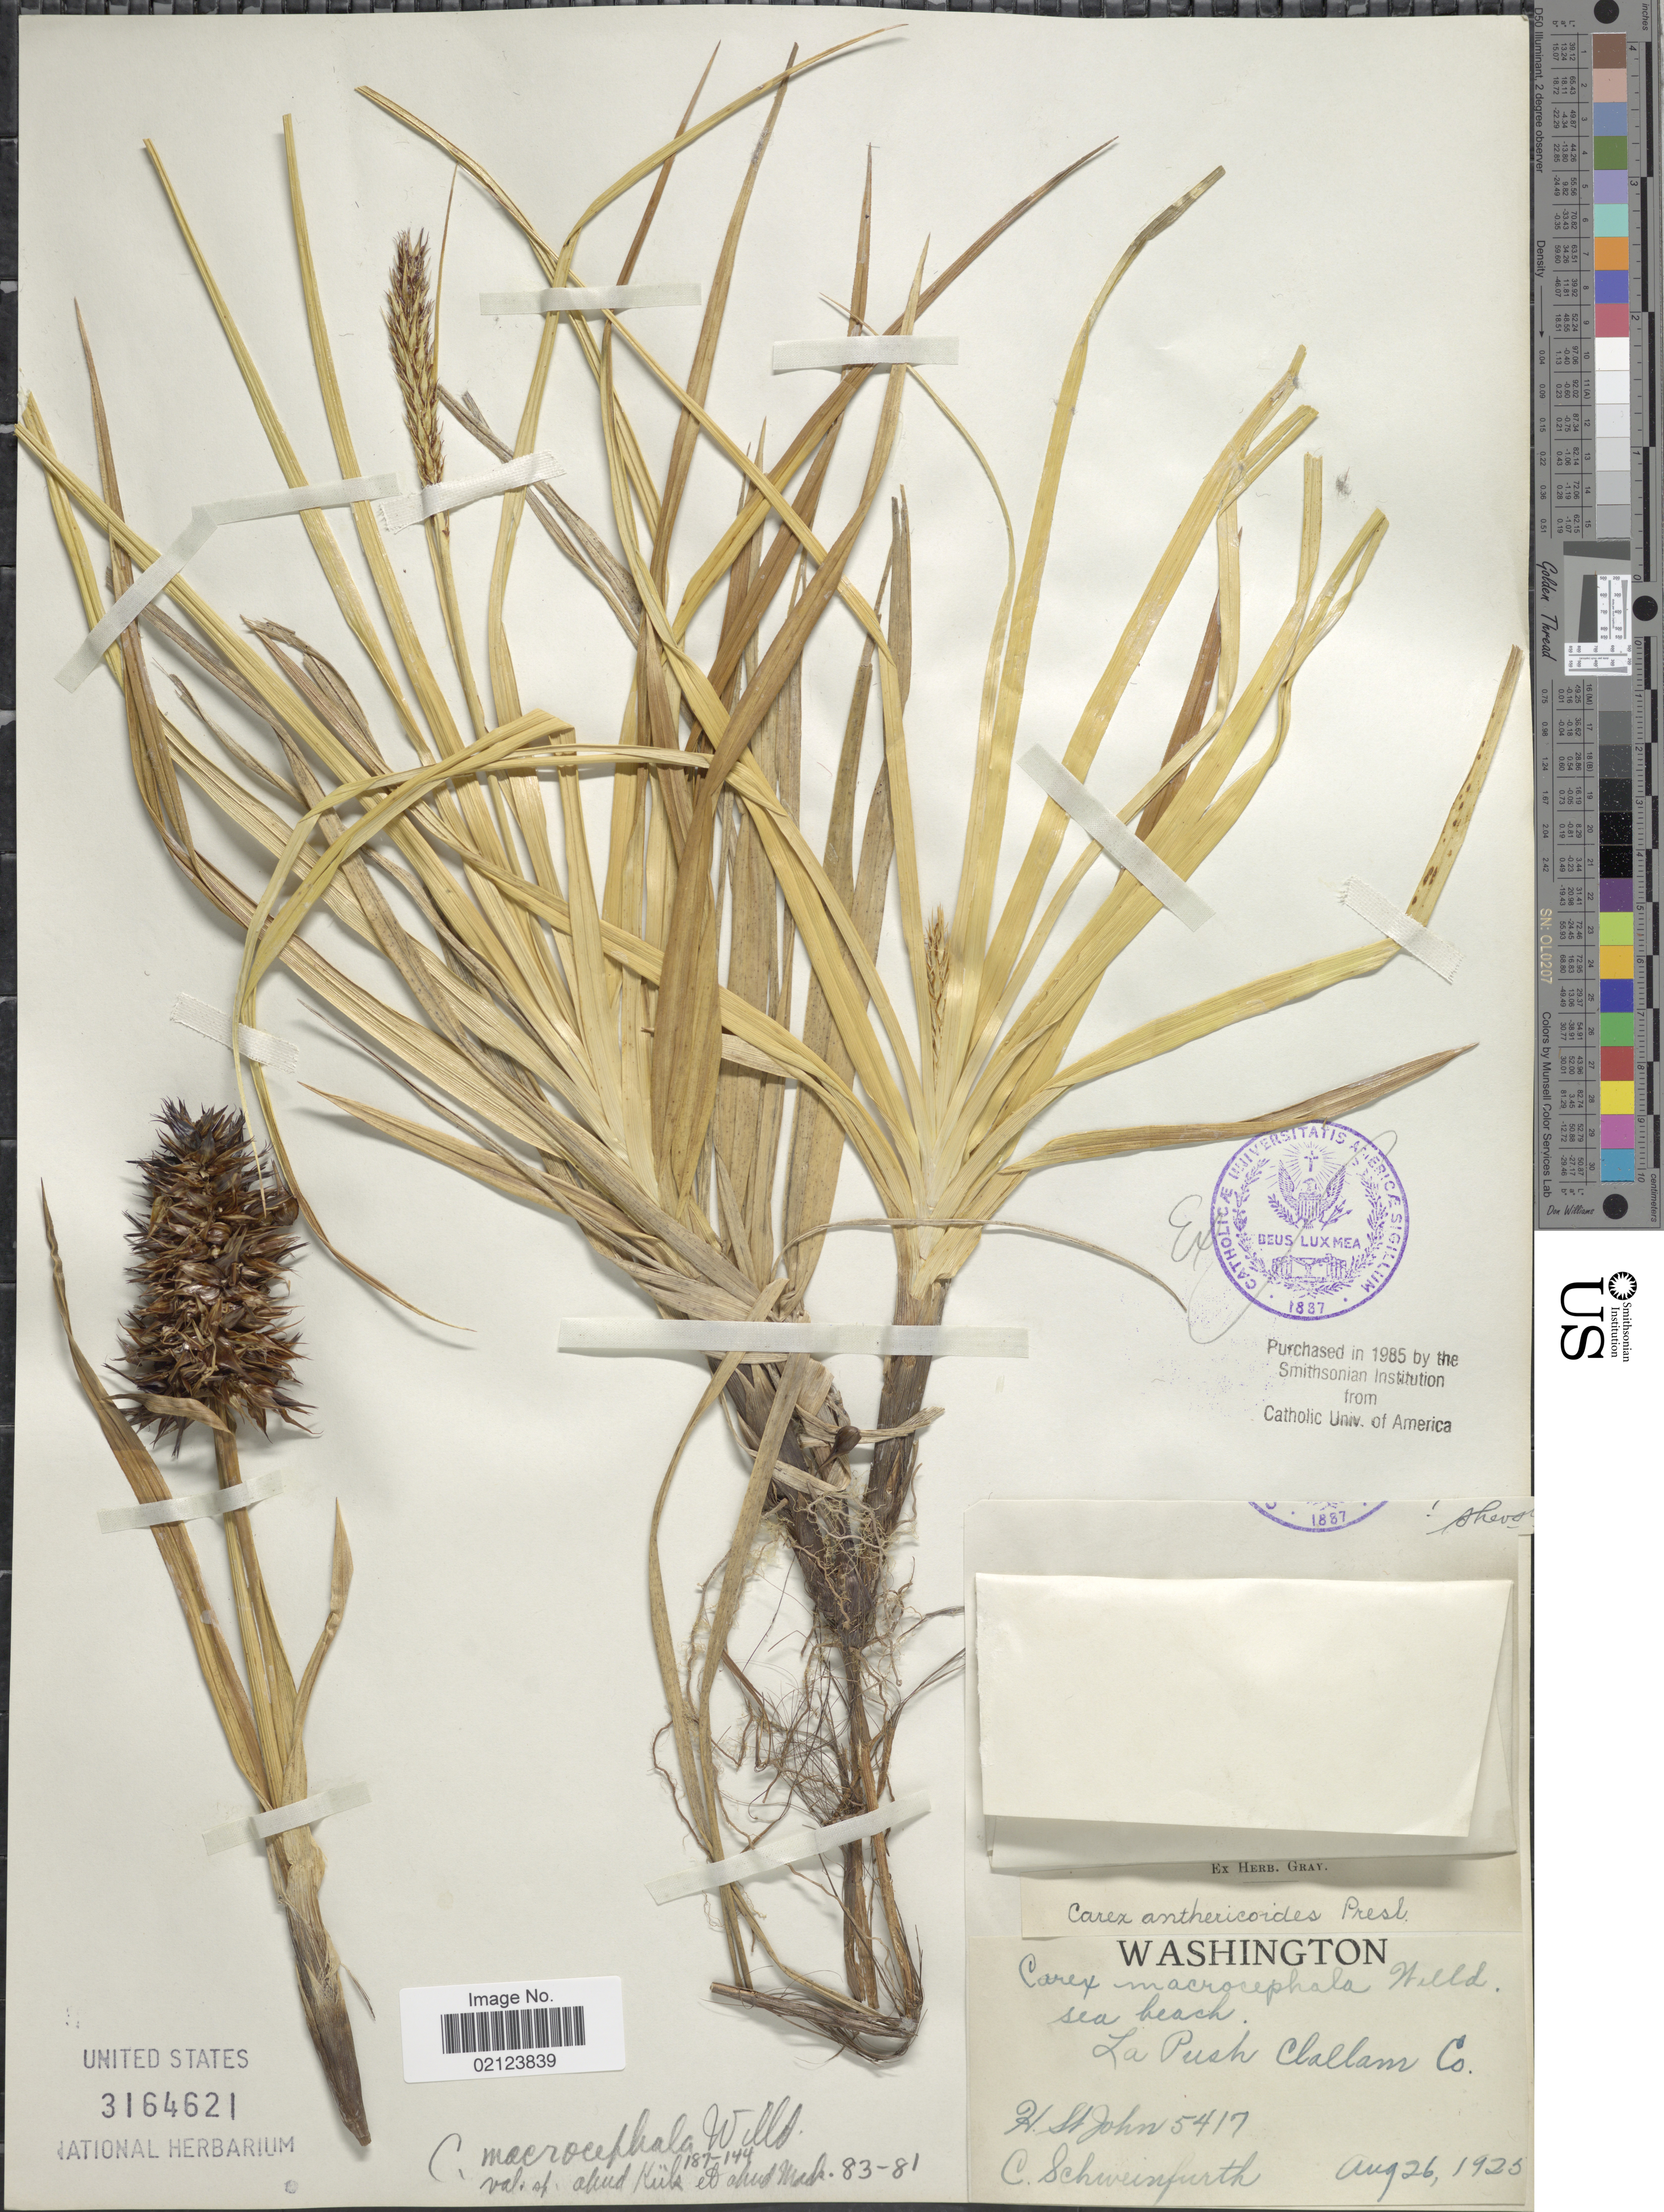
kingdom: Plantae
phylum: Tracheophyta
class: Liliopsida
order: Poales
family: Cyperaceae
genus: Carex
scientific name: Carex macrocephala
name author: Willd. ex Spreng.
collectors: H. St. John & C. Schweinfurth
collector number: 5417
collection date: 1925-08-26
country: United States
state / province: Washington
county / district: Clallam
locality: La Push Clallam Co.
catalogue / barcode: US 3164621